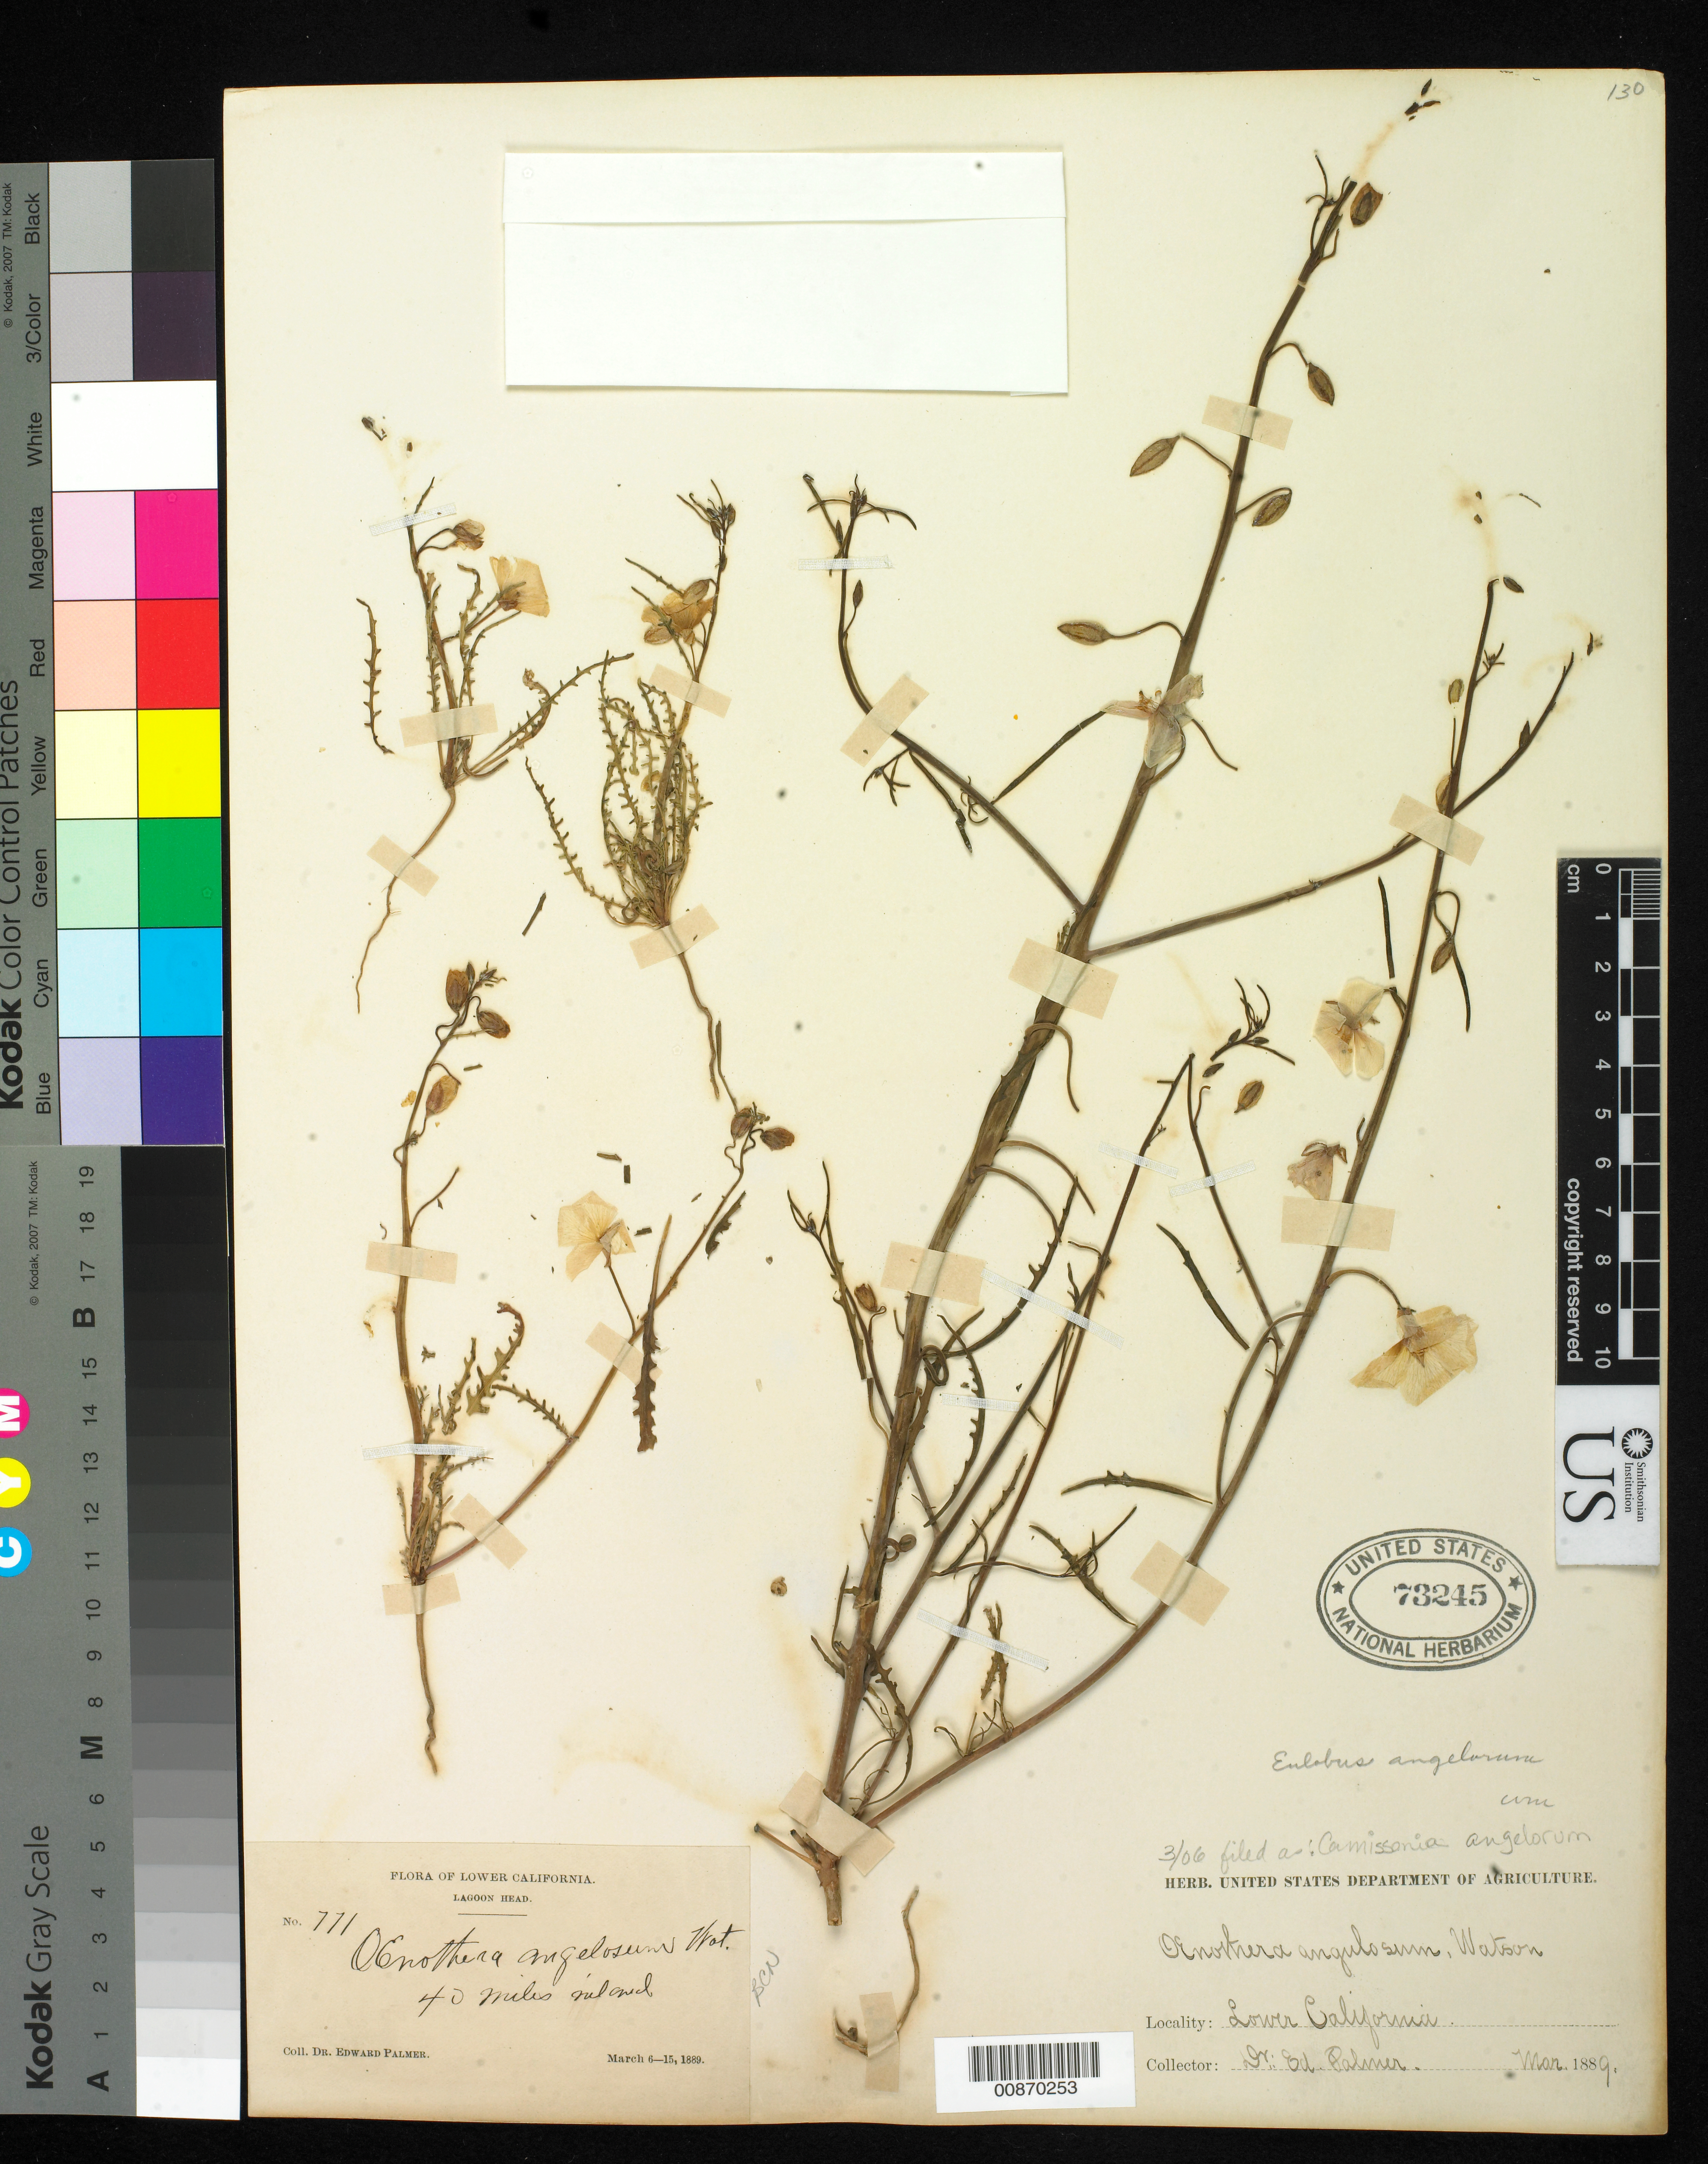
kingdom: Plantae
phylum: Tracheophyta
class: Magnoliopsida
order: Myrtales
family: Onagraceae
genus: Eulobus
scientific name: Eulobus angelorum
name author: (S. Watson) W.L. Wagner & Hoch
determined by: Wagner, W. L., (BOT), Smithsonian Institution - National Museum of Natural History (UNITED STATES)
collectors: E. Palmer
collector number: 771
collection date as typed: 06 Mar 1889 to 15 Mar 1889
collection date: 1889-03-06/1889-03-15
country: Mexico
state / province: Baja California Norte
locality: Lagoon Head, Baja California. 40 miles inland.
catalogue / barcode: US 73245